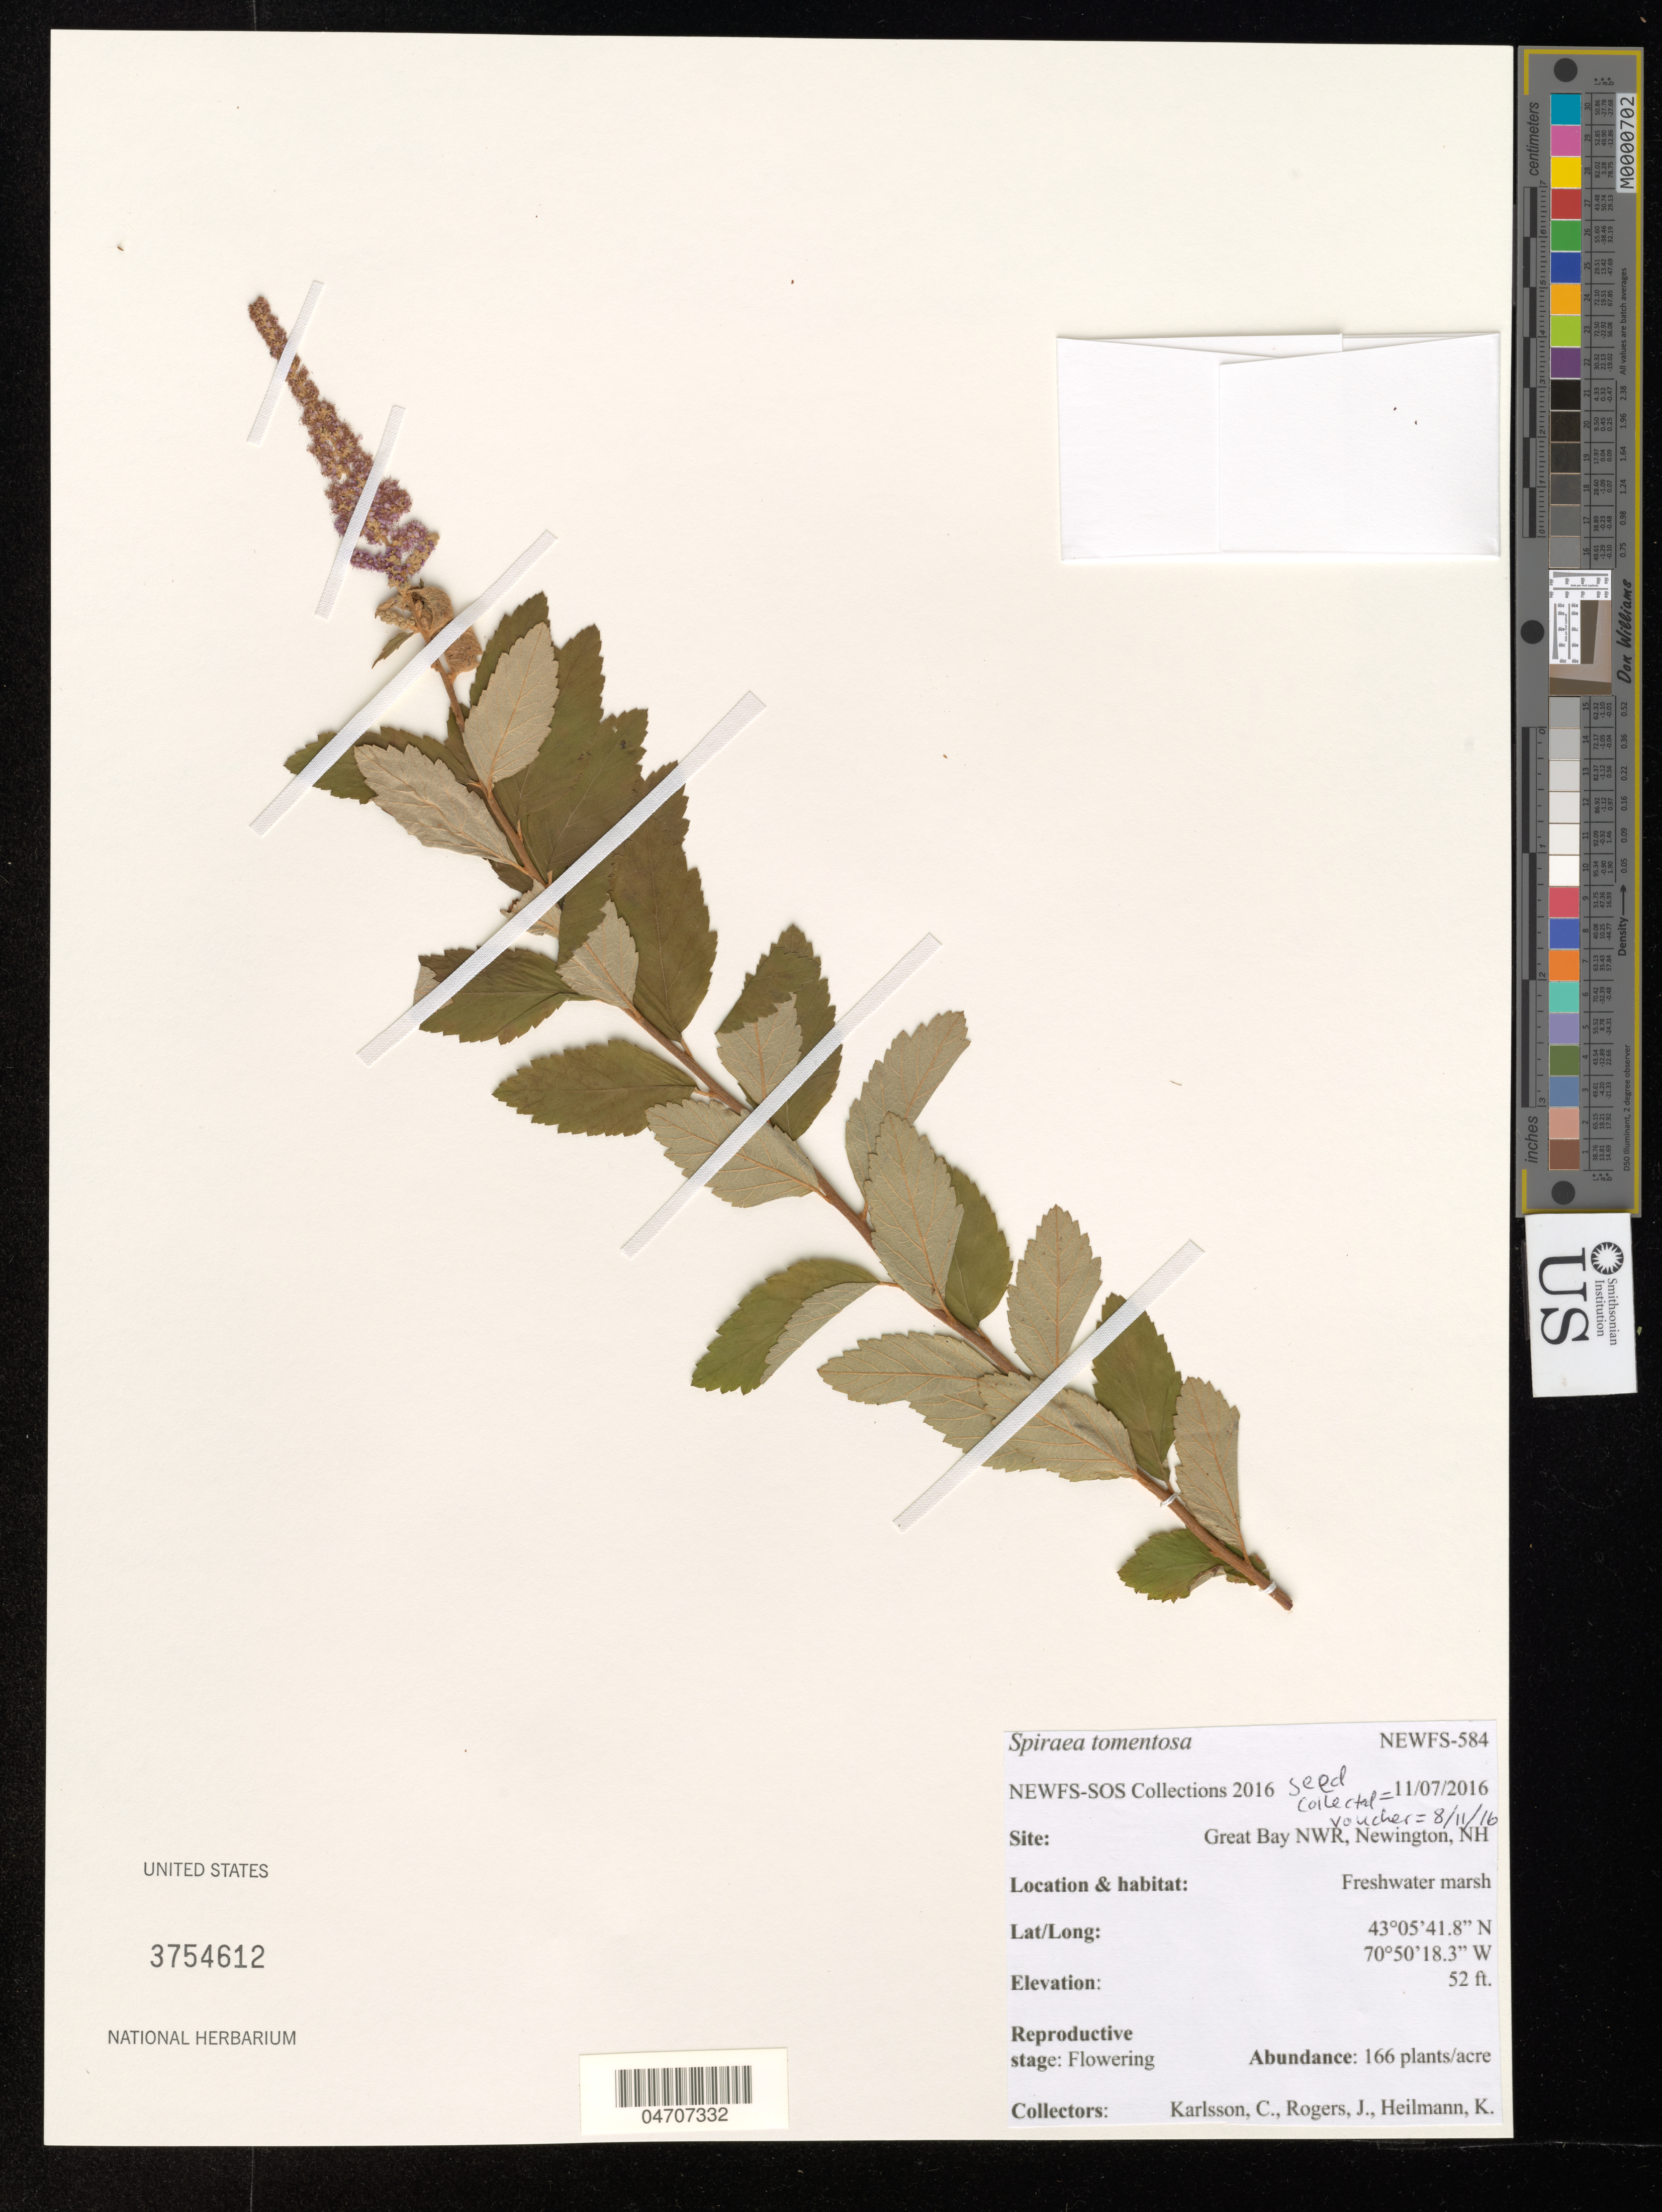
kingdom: Plantae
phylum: Tracheophyta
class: Magnoliopsida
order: Rosales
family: Rosaceae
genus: Spiraea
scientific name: Spiraea tomentosa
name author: L.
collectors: C. Karlsson, J. Rogers & K. Heilmann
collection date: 2016-11-07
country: United States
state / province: New Hampshire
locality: Site: Great Bay NWR, Newington, NH.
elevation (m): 16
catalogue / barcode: US 3754612